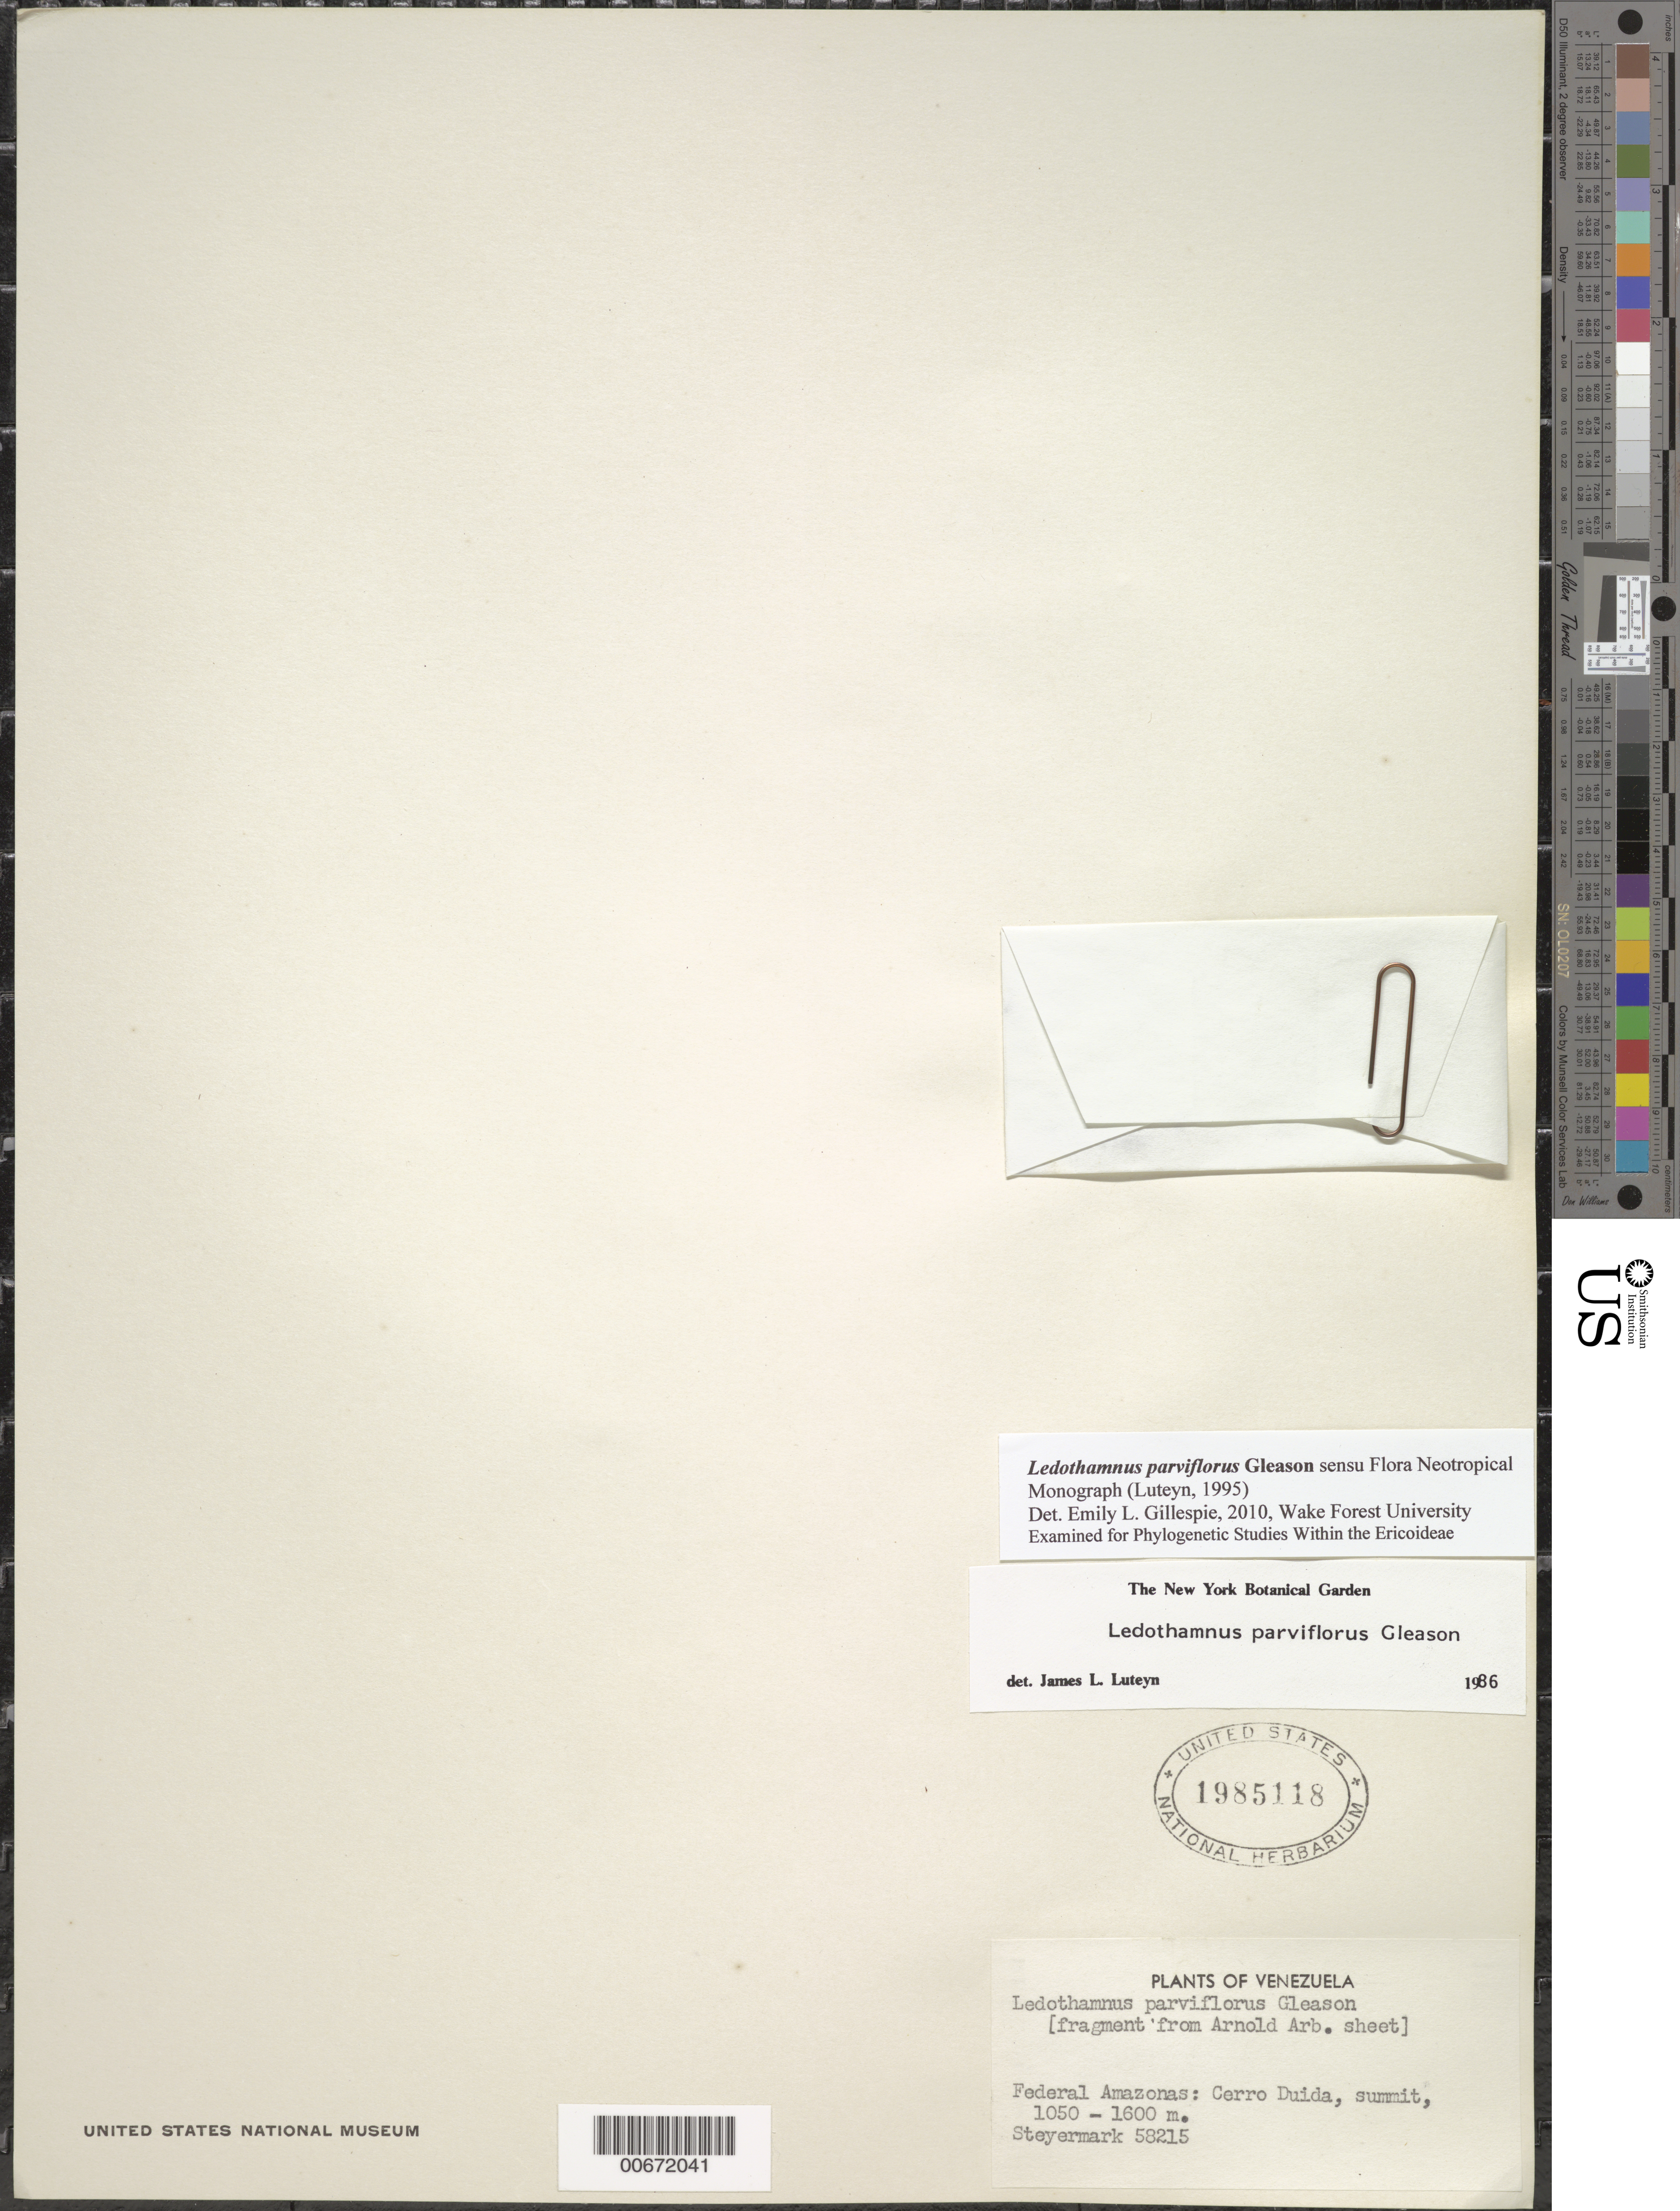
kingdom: Plantae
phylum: Tracheophyta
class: Magnoliopsida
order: Ericales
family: Ericaceae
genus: Ledothamnus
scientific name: Ledothamnus parviflorus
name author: Gleason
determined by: Luteyn, J. L.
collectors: J. Steyermark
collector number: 58215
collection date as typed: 2-Sep-44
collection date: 1944-09-02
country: Venezuela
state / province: Amazonas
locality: Cerro Duida, summit; Caño Negro, betw. Brocchinia Hills and Savanna Hills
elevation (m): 1050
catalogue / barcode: US 1985118